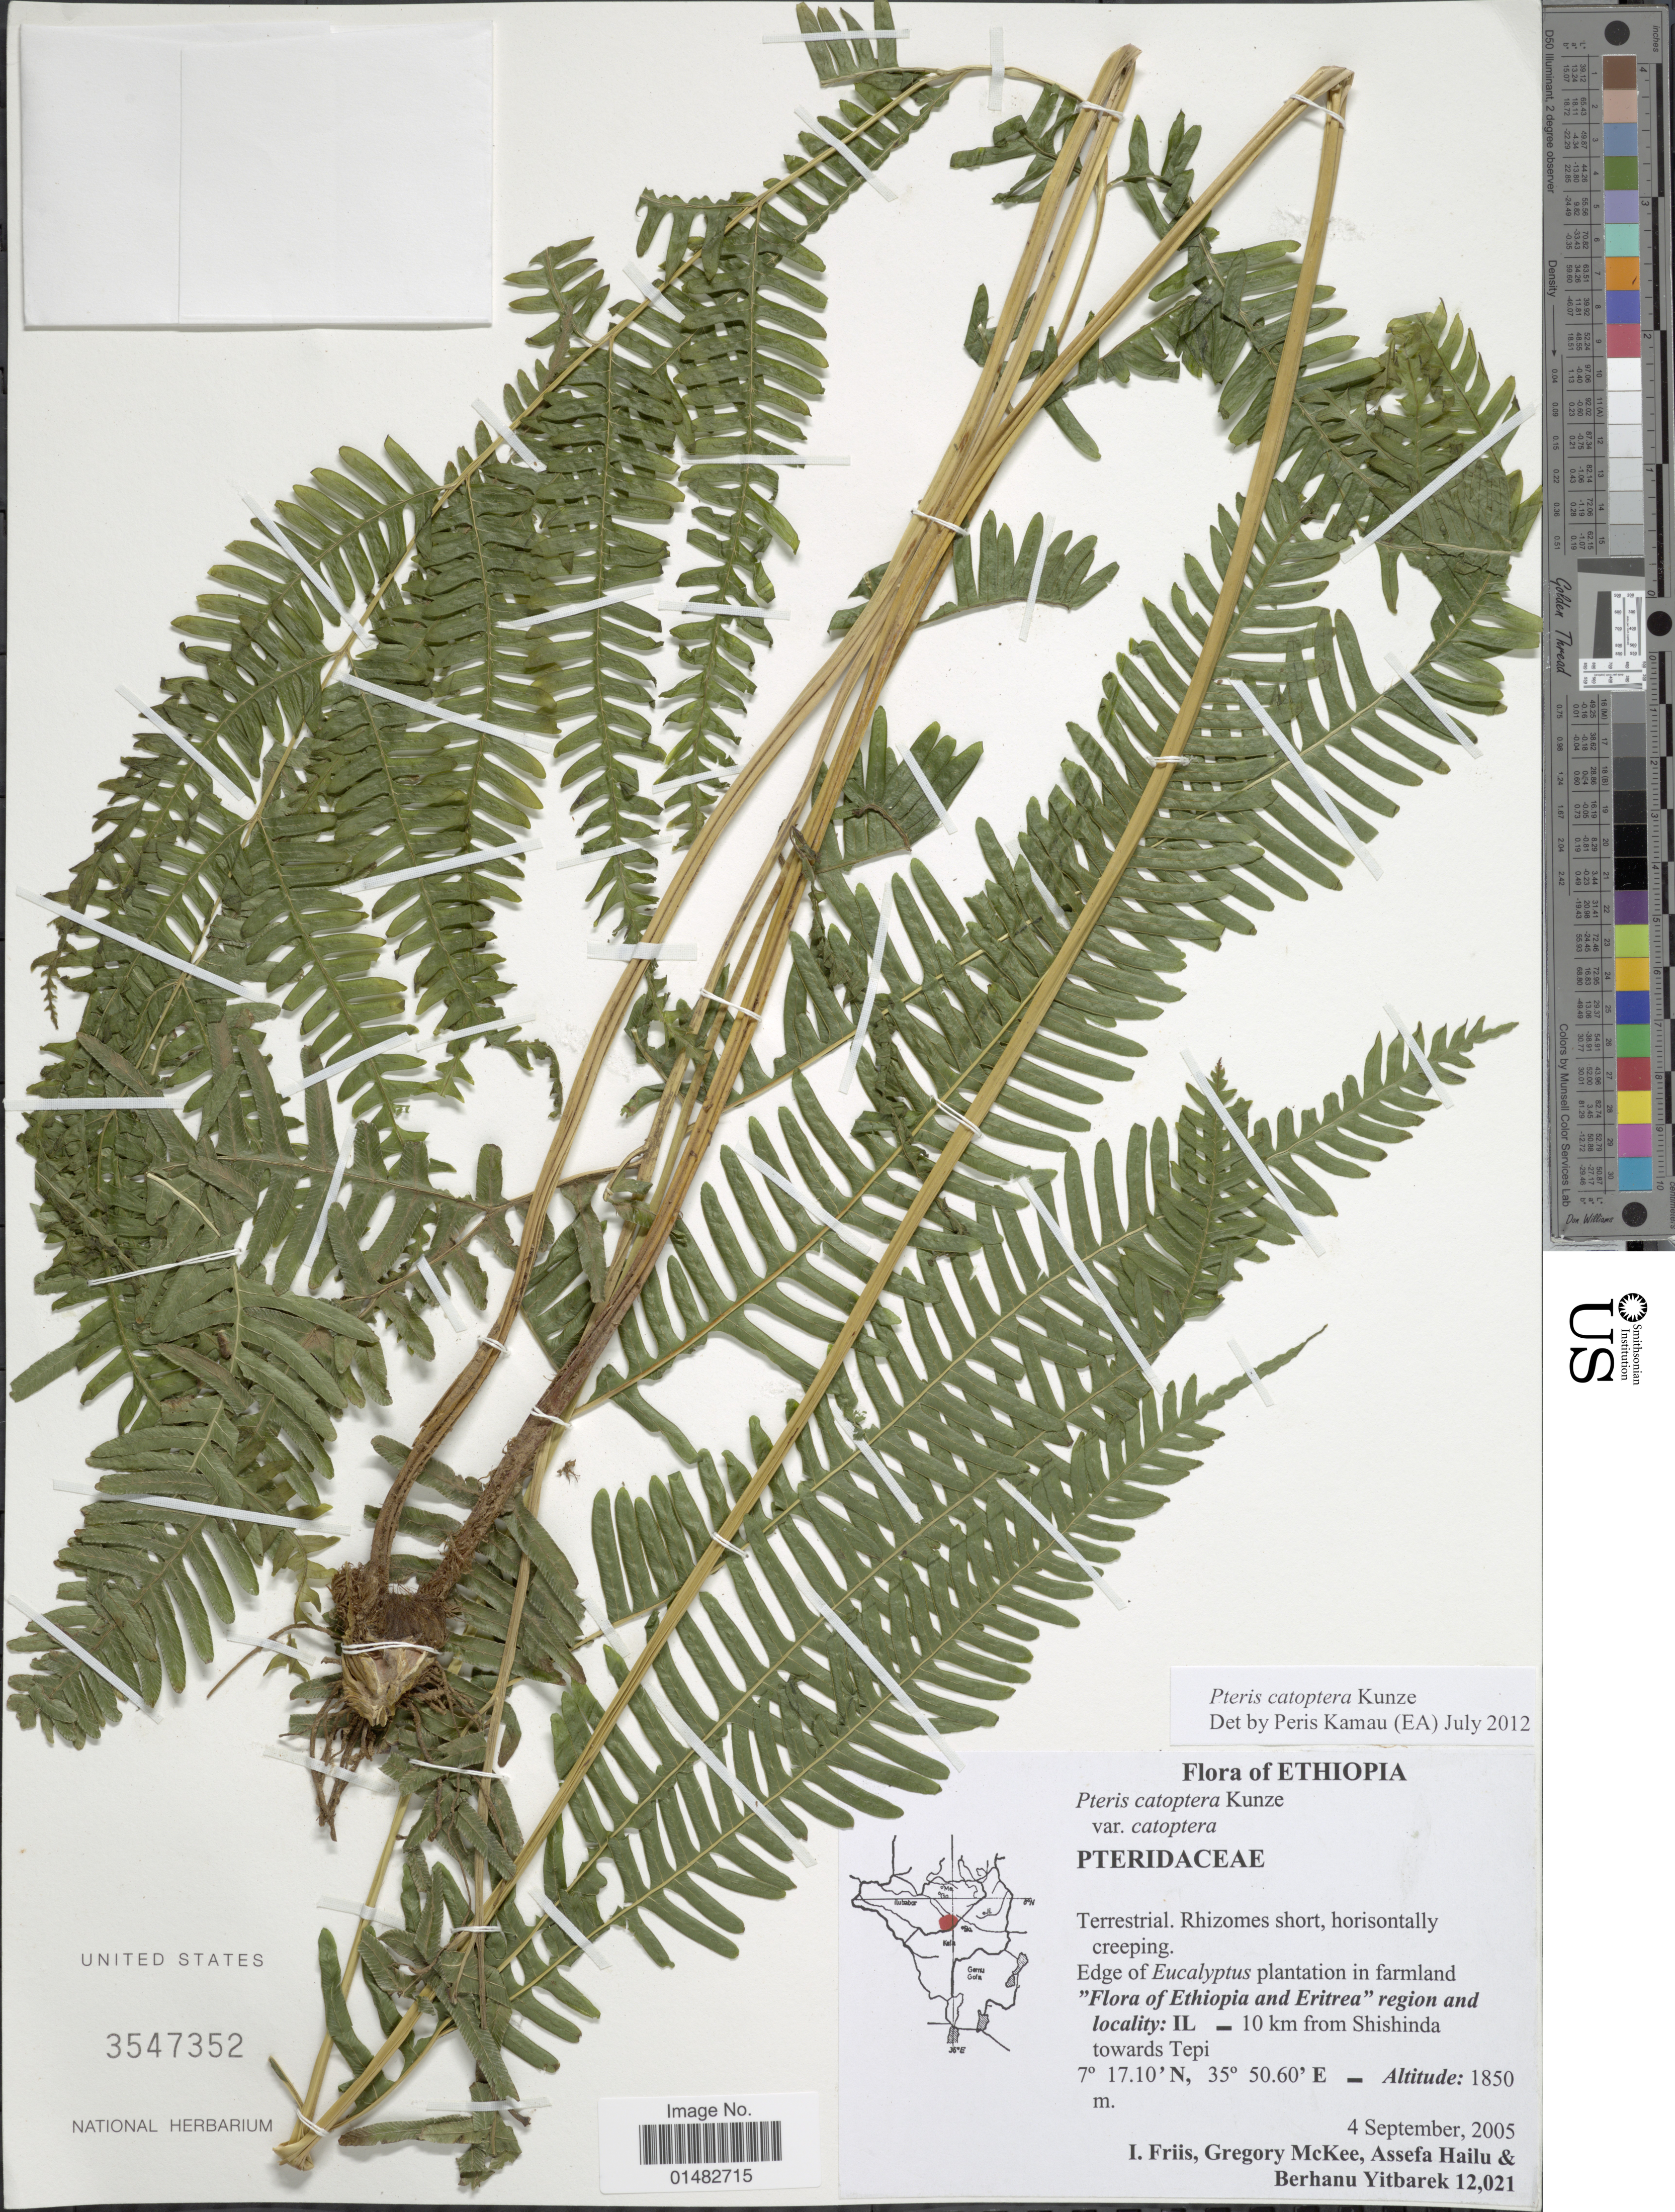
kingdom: Plantae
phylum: Tracheophyta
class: Polypodiopsida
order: Polypodiales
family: Pteridaceae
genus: Pteris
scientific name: Pteris catoptera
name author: Kunze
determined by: Kamau, P.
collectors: I. Friis, G. S. McKee, A. Hailu & B. Yitbarek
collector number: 12021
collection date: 2005-09-04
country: Ethiopia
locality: Ethiopia, IL- 10 km Shishinda towards Tepi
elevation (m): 1850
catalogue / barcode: US 3547352